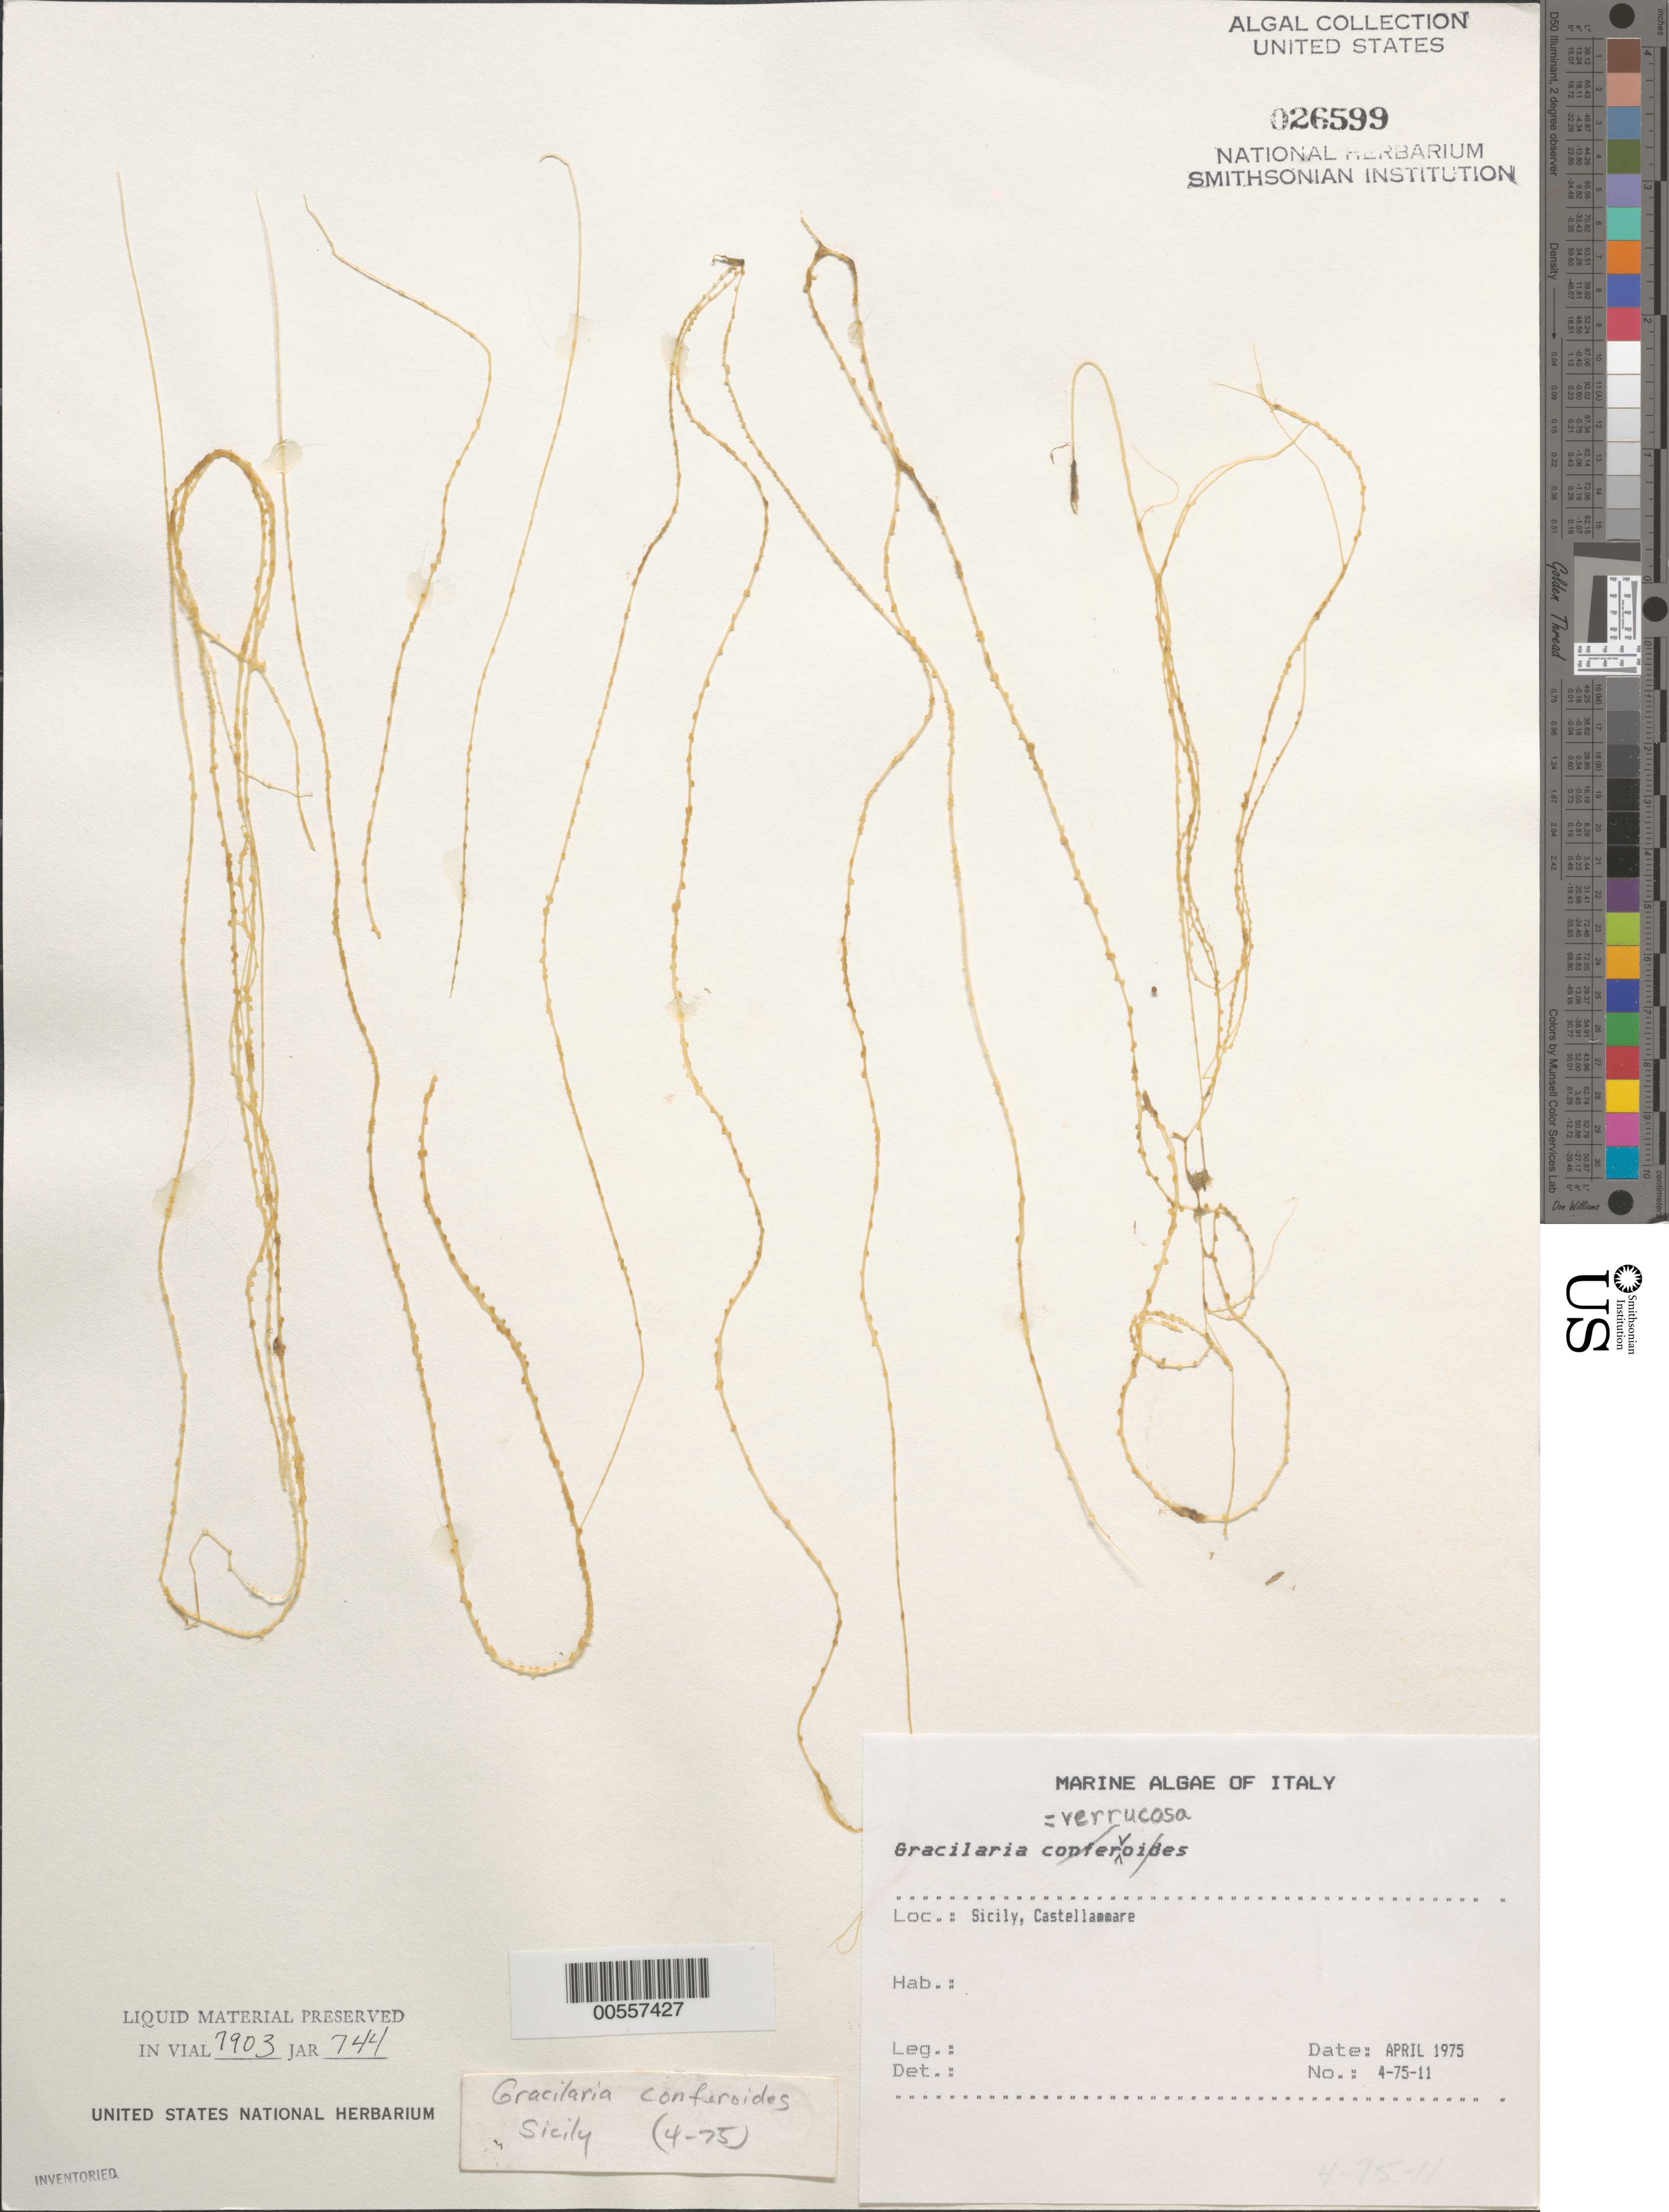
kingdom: Plantae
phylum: Rhodophyta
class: Florideophyceae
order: Gracilariales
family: Gracilariaceae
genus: Gracilariopsis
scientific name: Gracilariopsis longissima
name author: (S.G. Gmel.) Steentoft et al.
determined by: Algae name updating Project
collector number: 4-75-11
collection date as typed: Apr 1975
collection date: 1975-04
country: Italy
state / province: Siciliana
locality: Castellammare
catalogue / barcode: US 26599